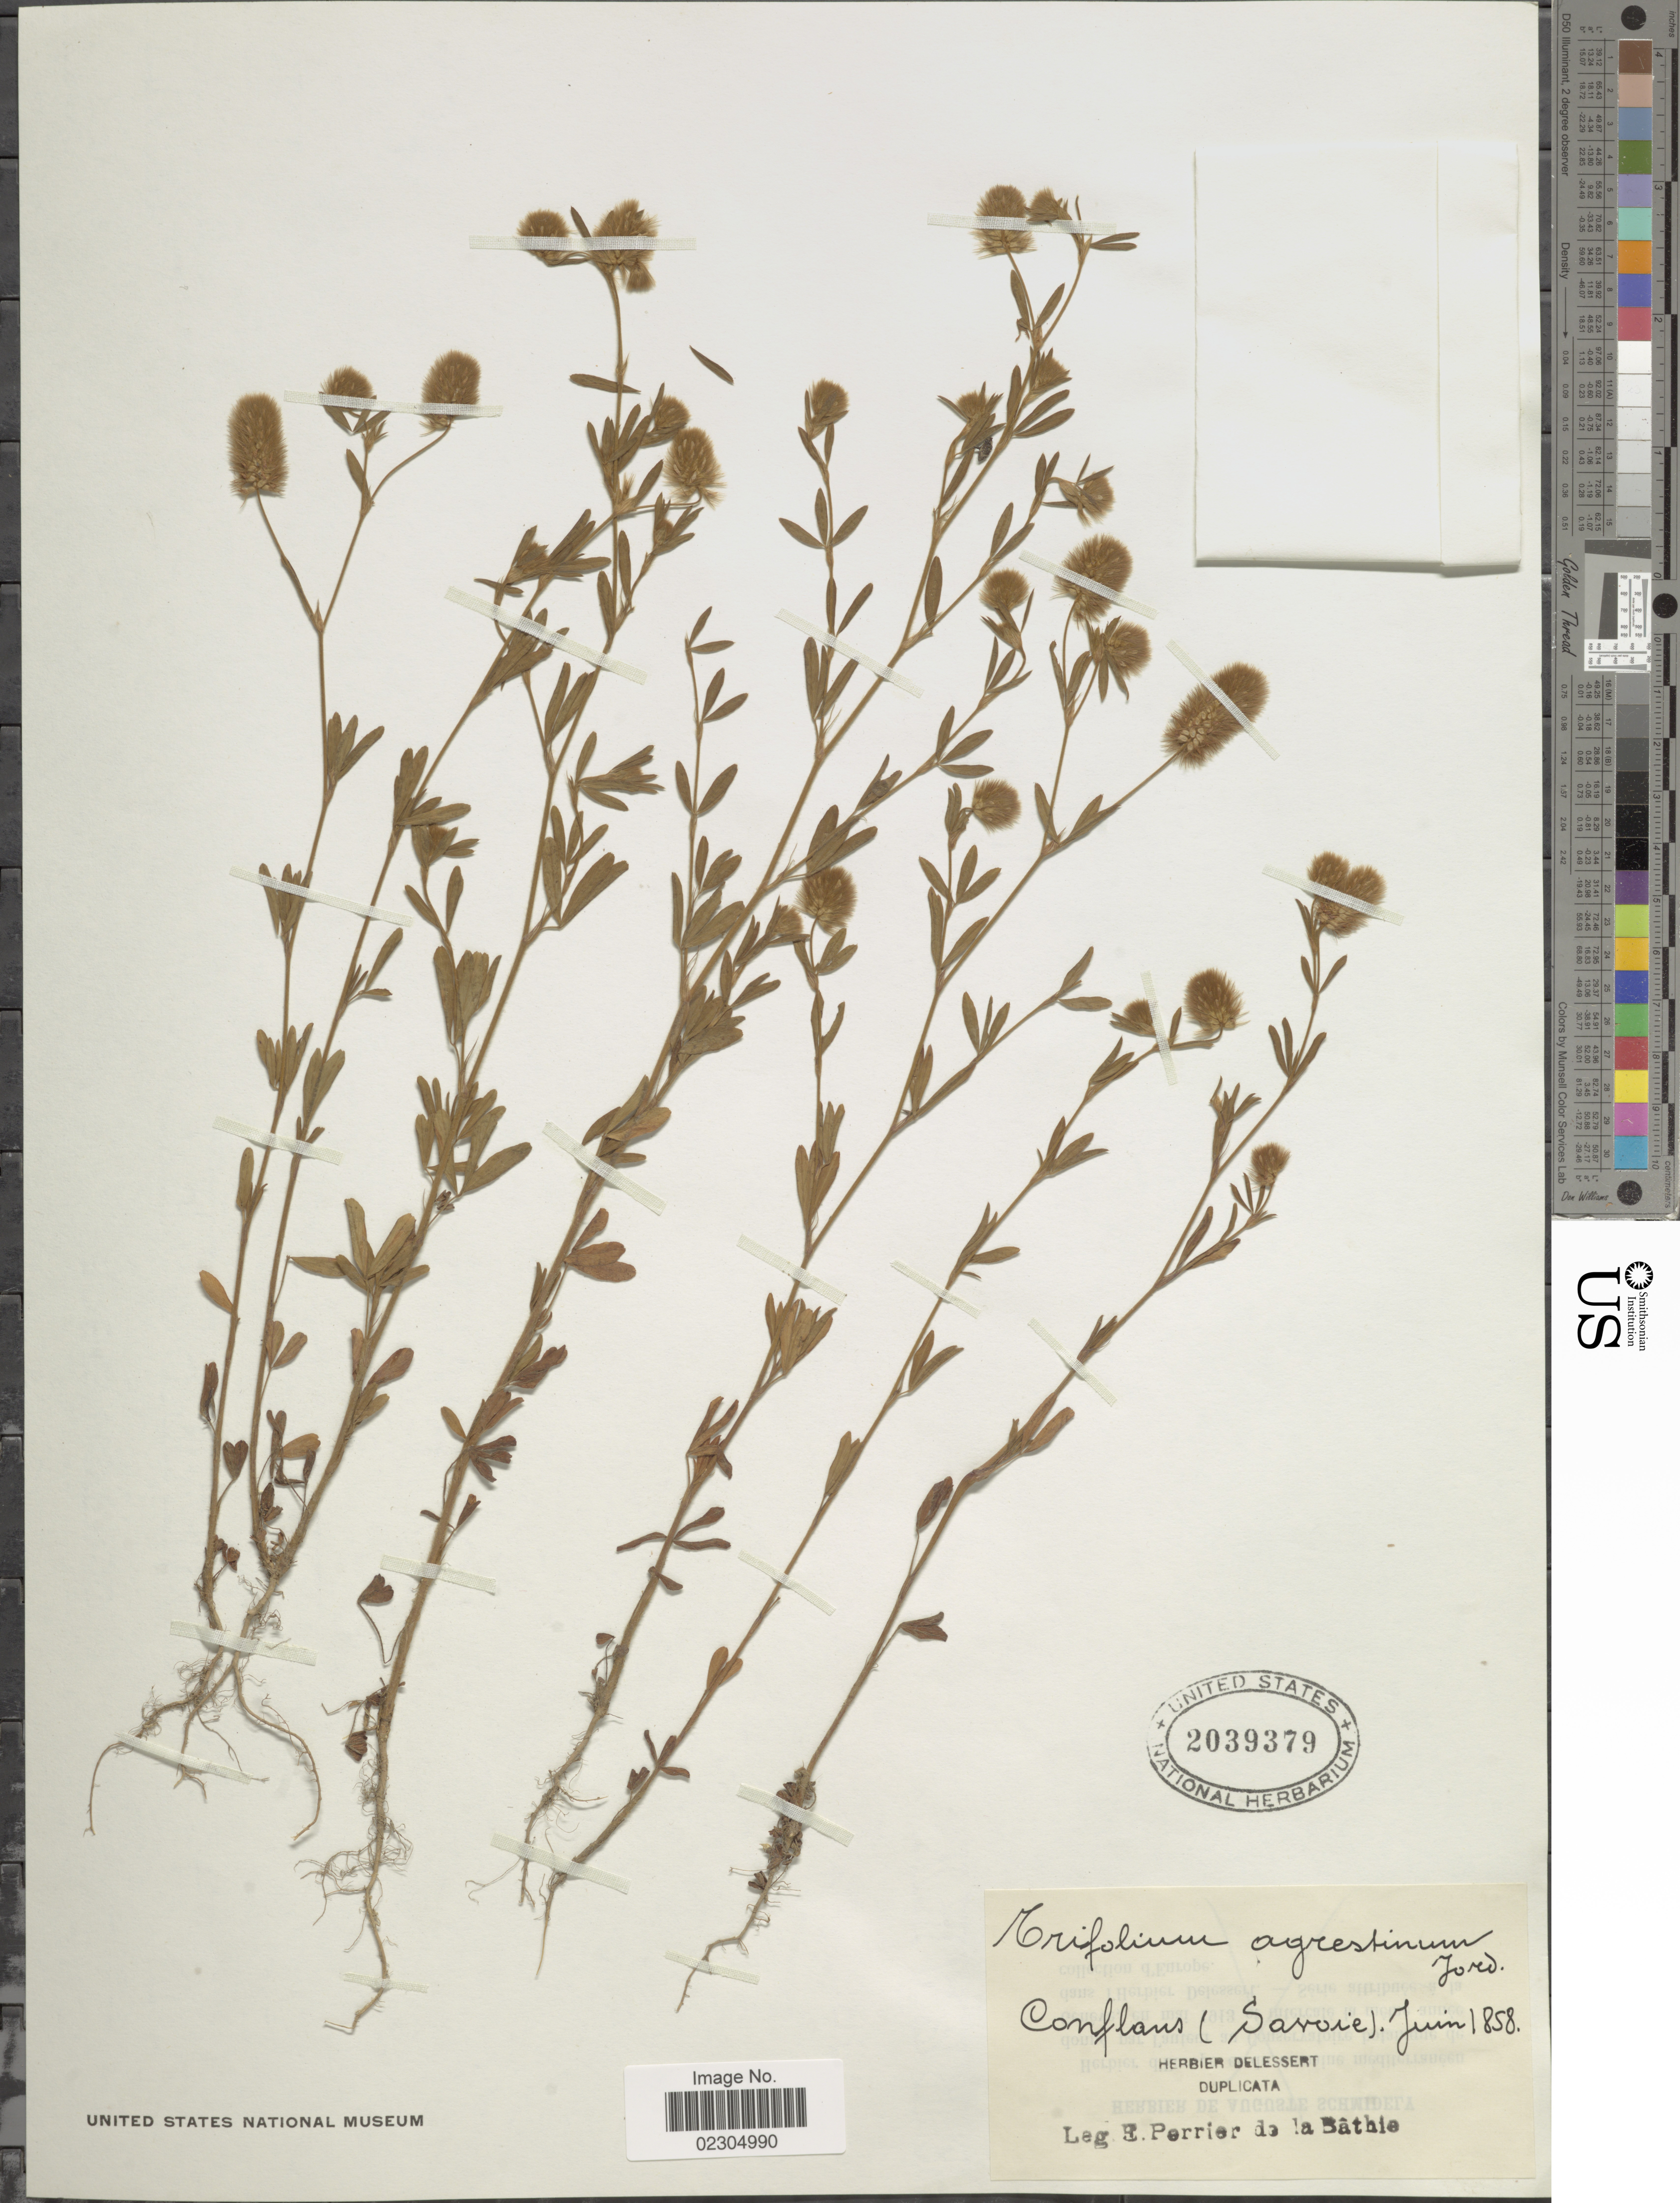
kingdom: Plantae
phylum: Tracheophyta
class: Magnoliopsida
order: Fabales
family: Fabaceae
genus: Trifolium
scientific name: Trifolium agrestinum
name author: Boreau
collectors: E. Perrier de la Bâthie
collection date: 1858-06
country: France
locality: Conflaus ( Savoie). [interpreted]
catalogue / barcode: US 2039379